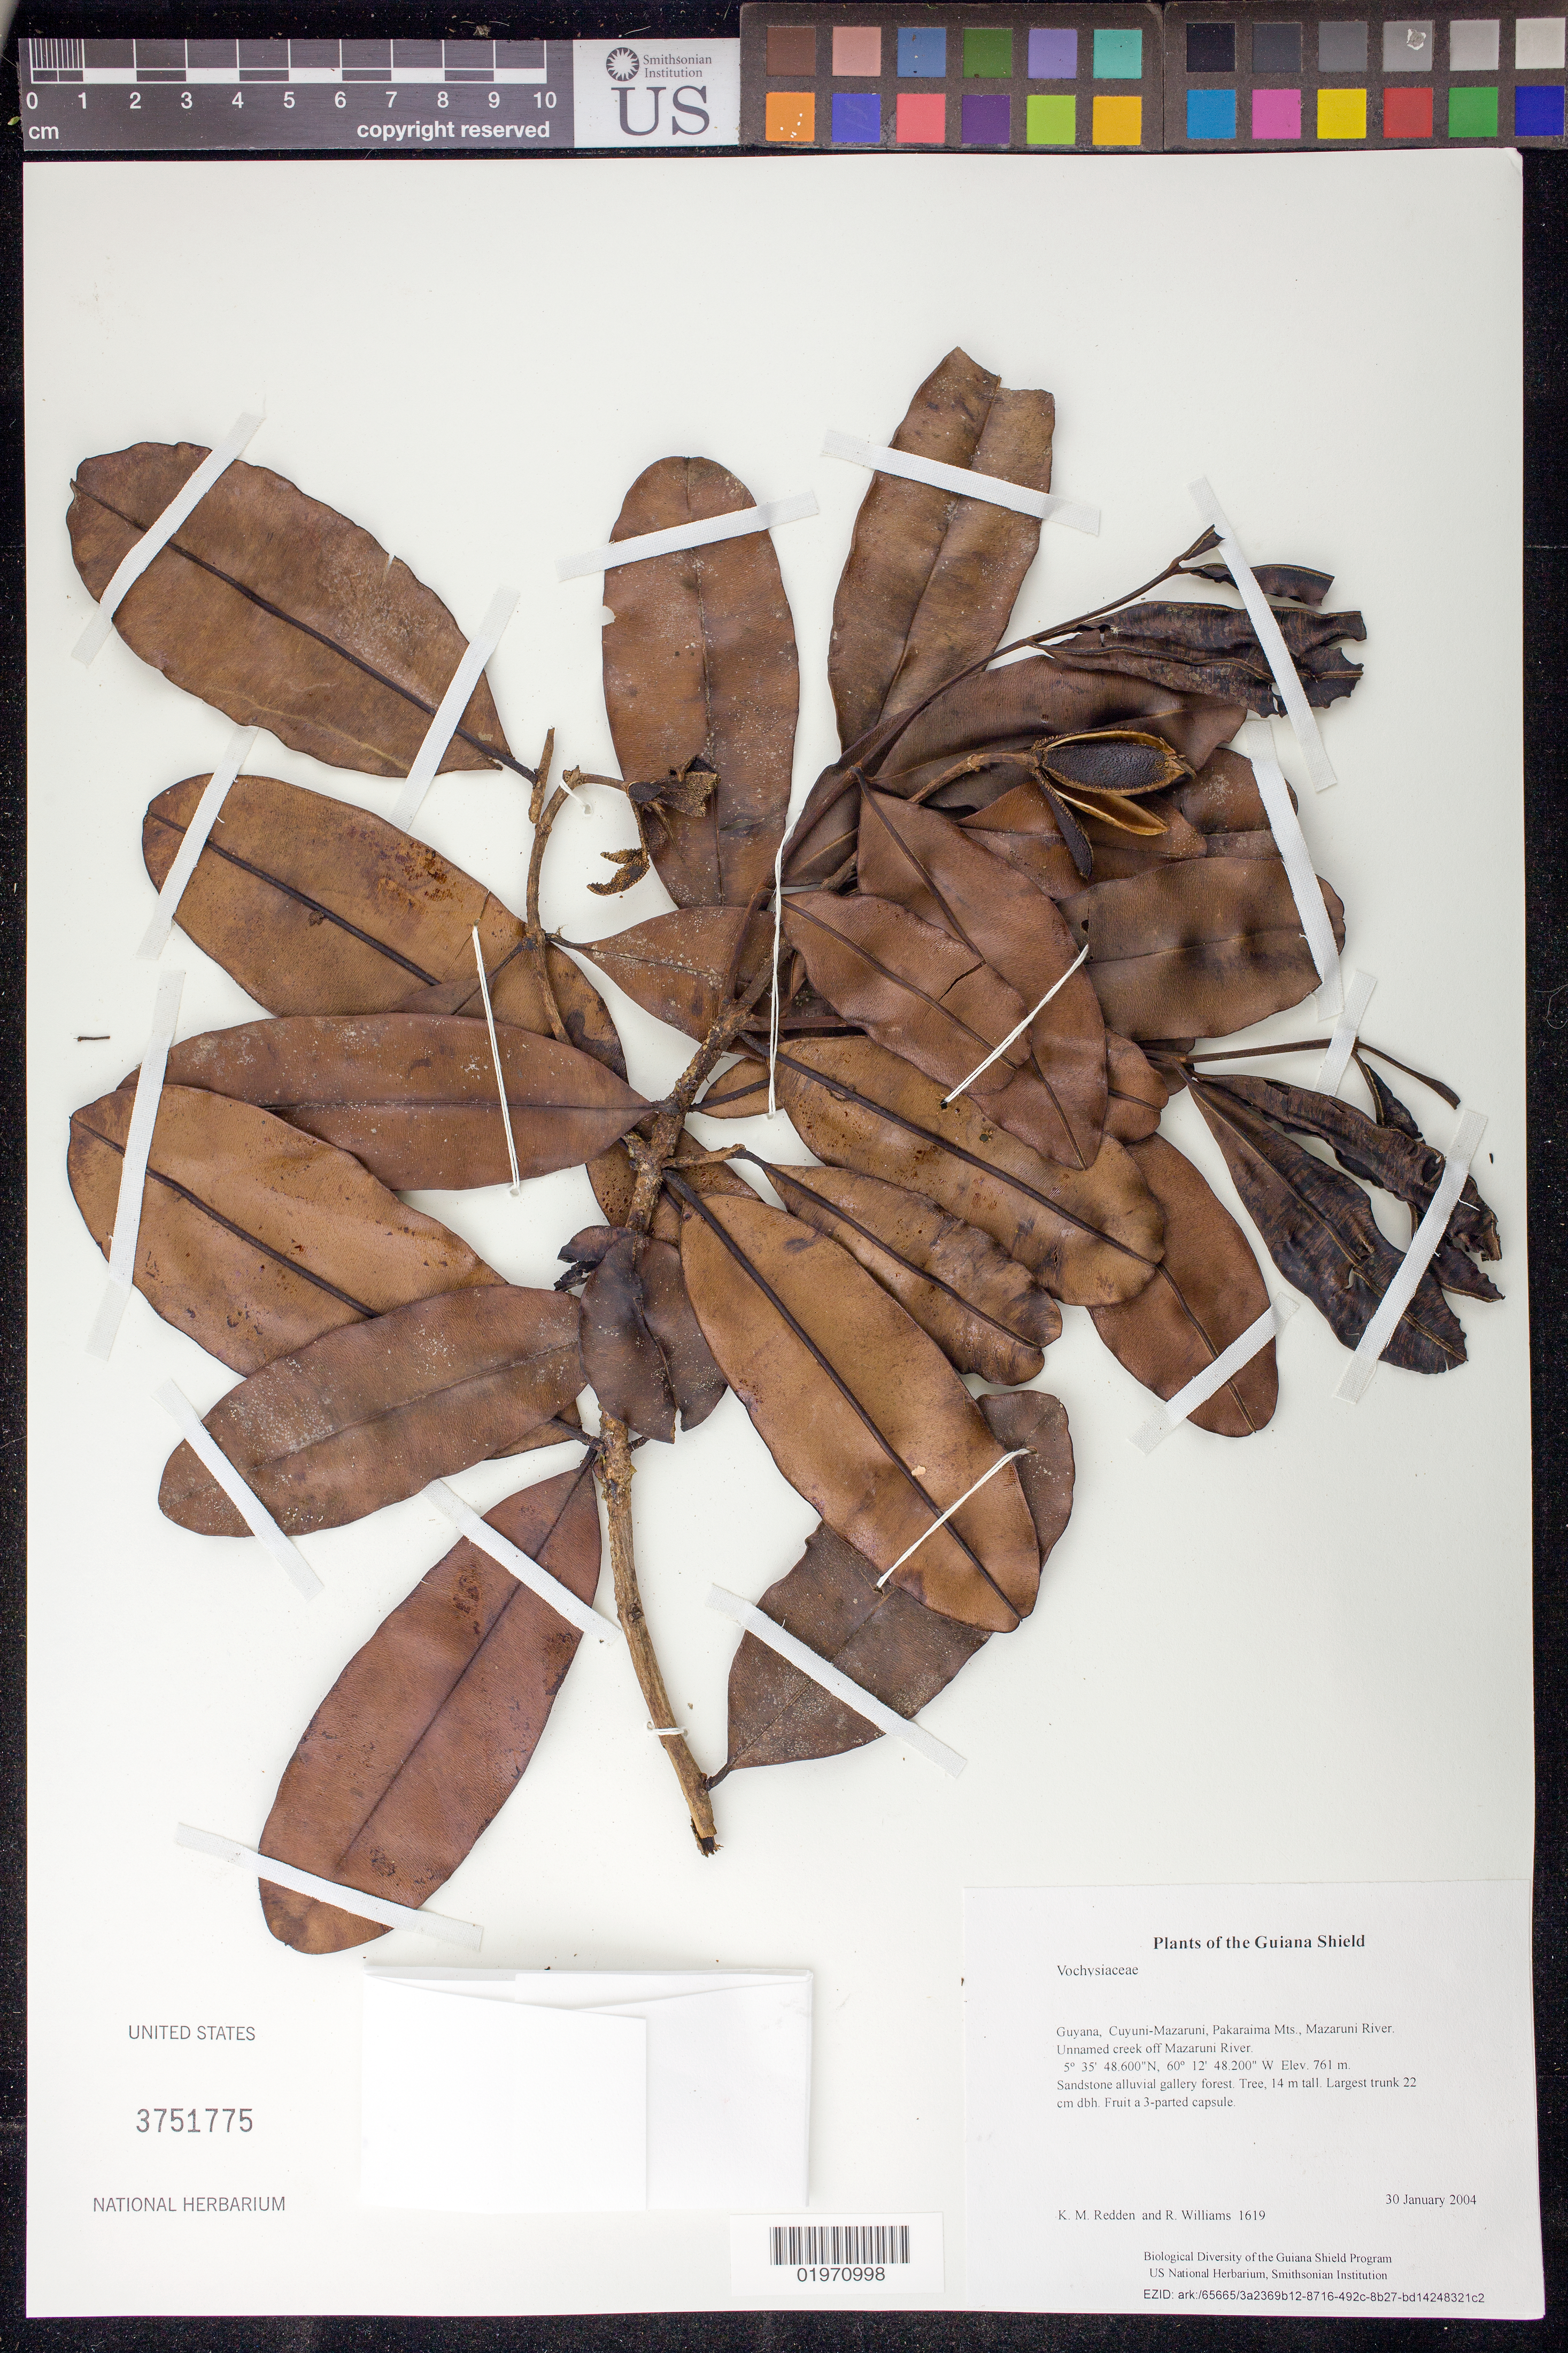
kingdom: Plantae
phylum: Tracheophyta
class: Magnoliopsida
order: Myrtales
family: Vochysiaceae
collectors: K. M. Redden & R. Williams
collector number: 1619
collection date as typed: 30 January 2004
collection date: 2004-01-30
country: Guyana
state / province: Cuyuni-Mazaruni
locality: Pakaraima Mts., Mazaruni River. Unnamed creek off Mazaruni River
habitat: Sandstone alluvial gallery forest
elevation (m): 761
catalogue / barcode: US 3751775